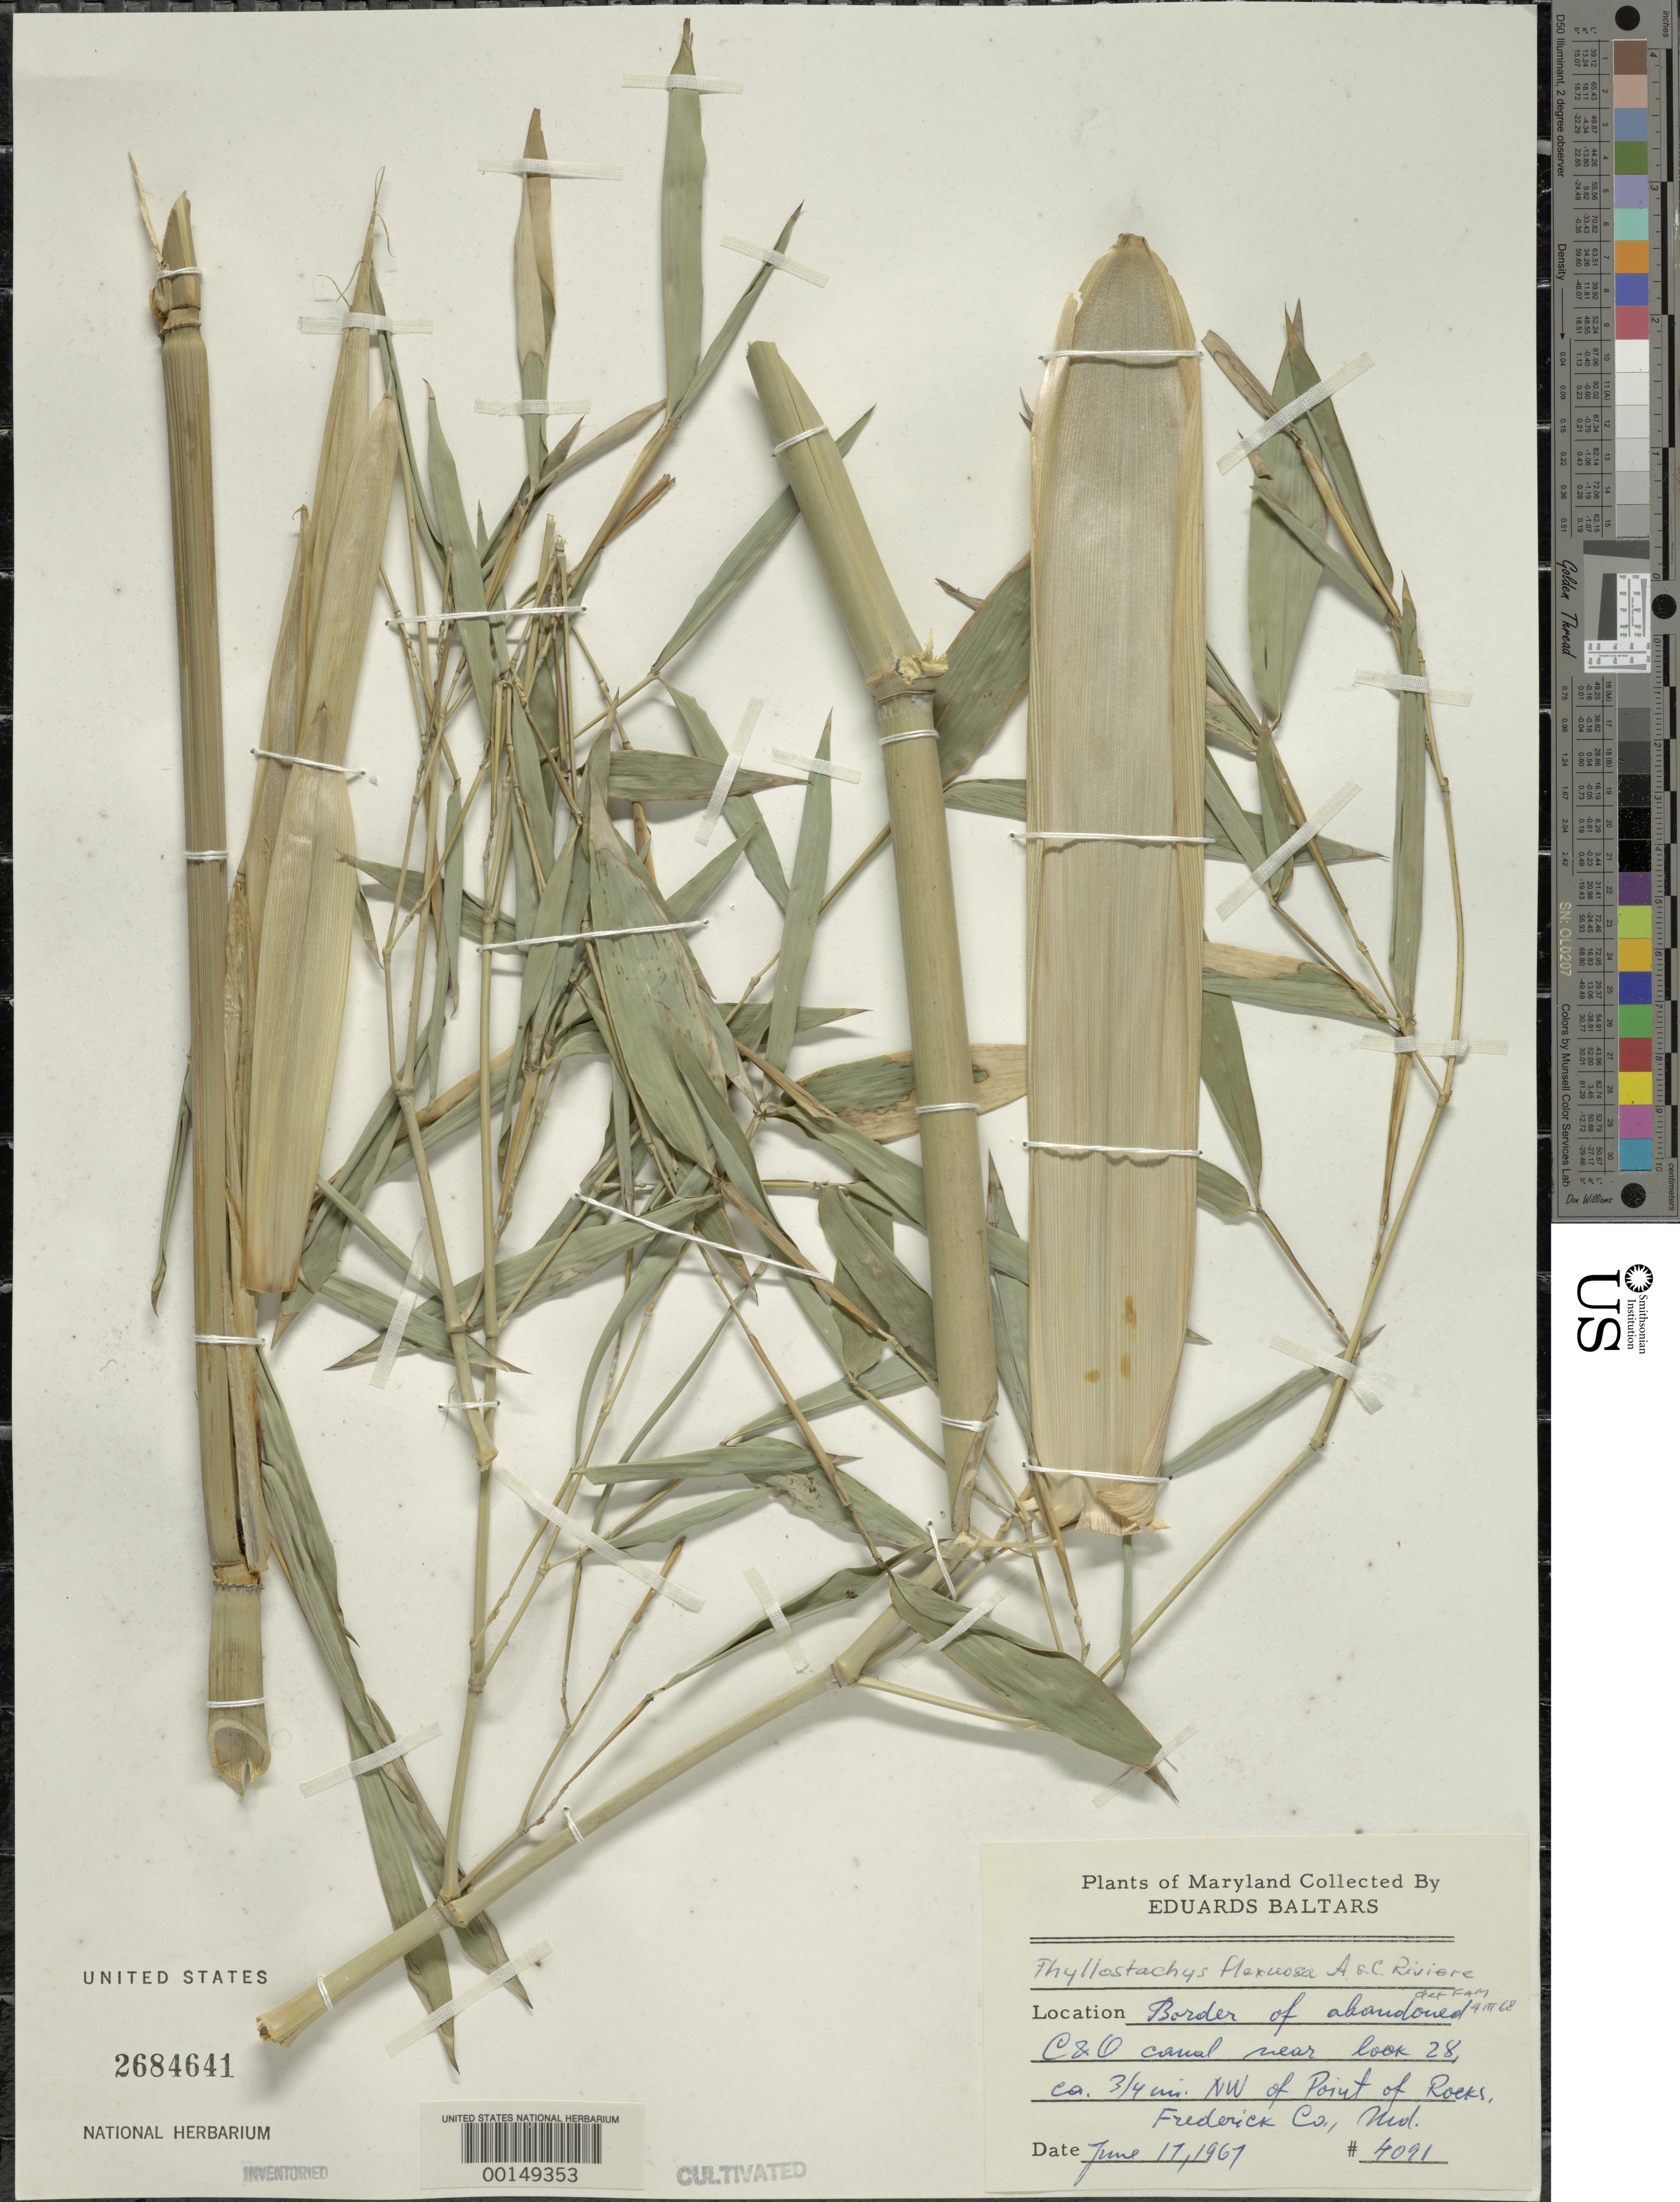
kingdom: Plantae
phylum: Tracheophyta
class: Liliopsida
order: Poales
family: Poaceae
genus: Phyllostachys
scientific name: Phyllostachys flexuosa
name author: Rivière & C. Rivière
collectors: E. Baltars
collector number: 4091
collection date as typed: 17 Jun 1967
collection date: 1967-06-17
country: United States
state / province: Maryland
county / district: Frederick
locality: Point of rocks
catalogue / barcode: US 2684641